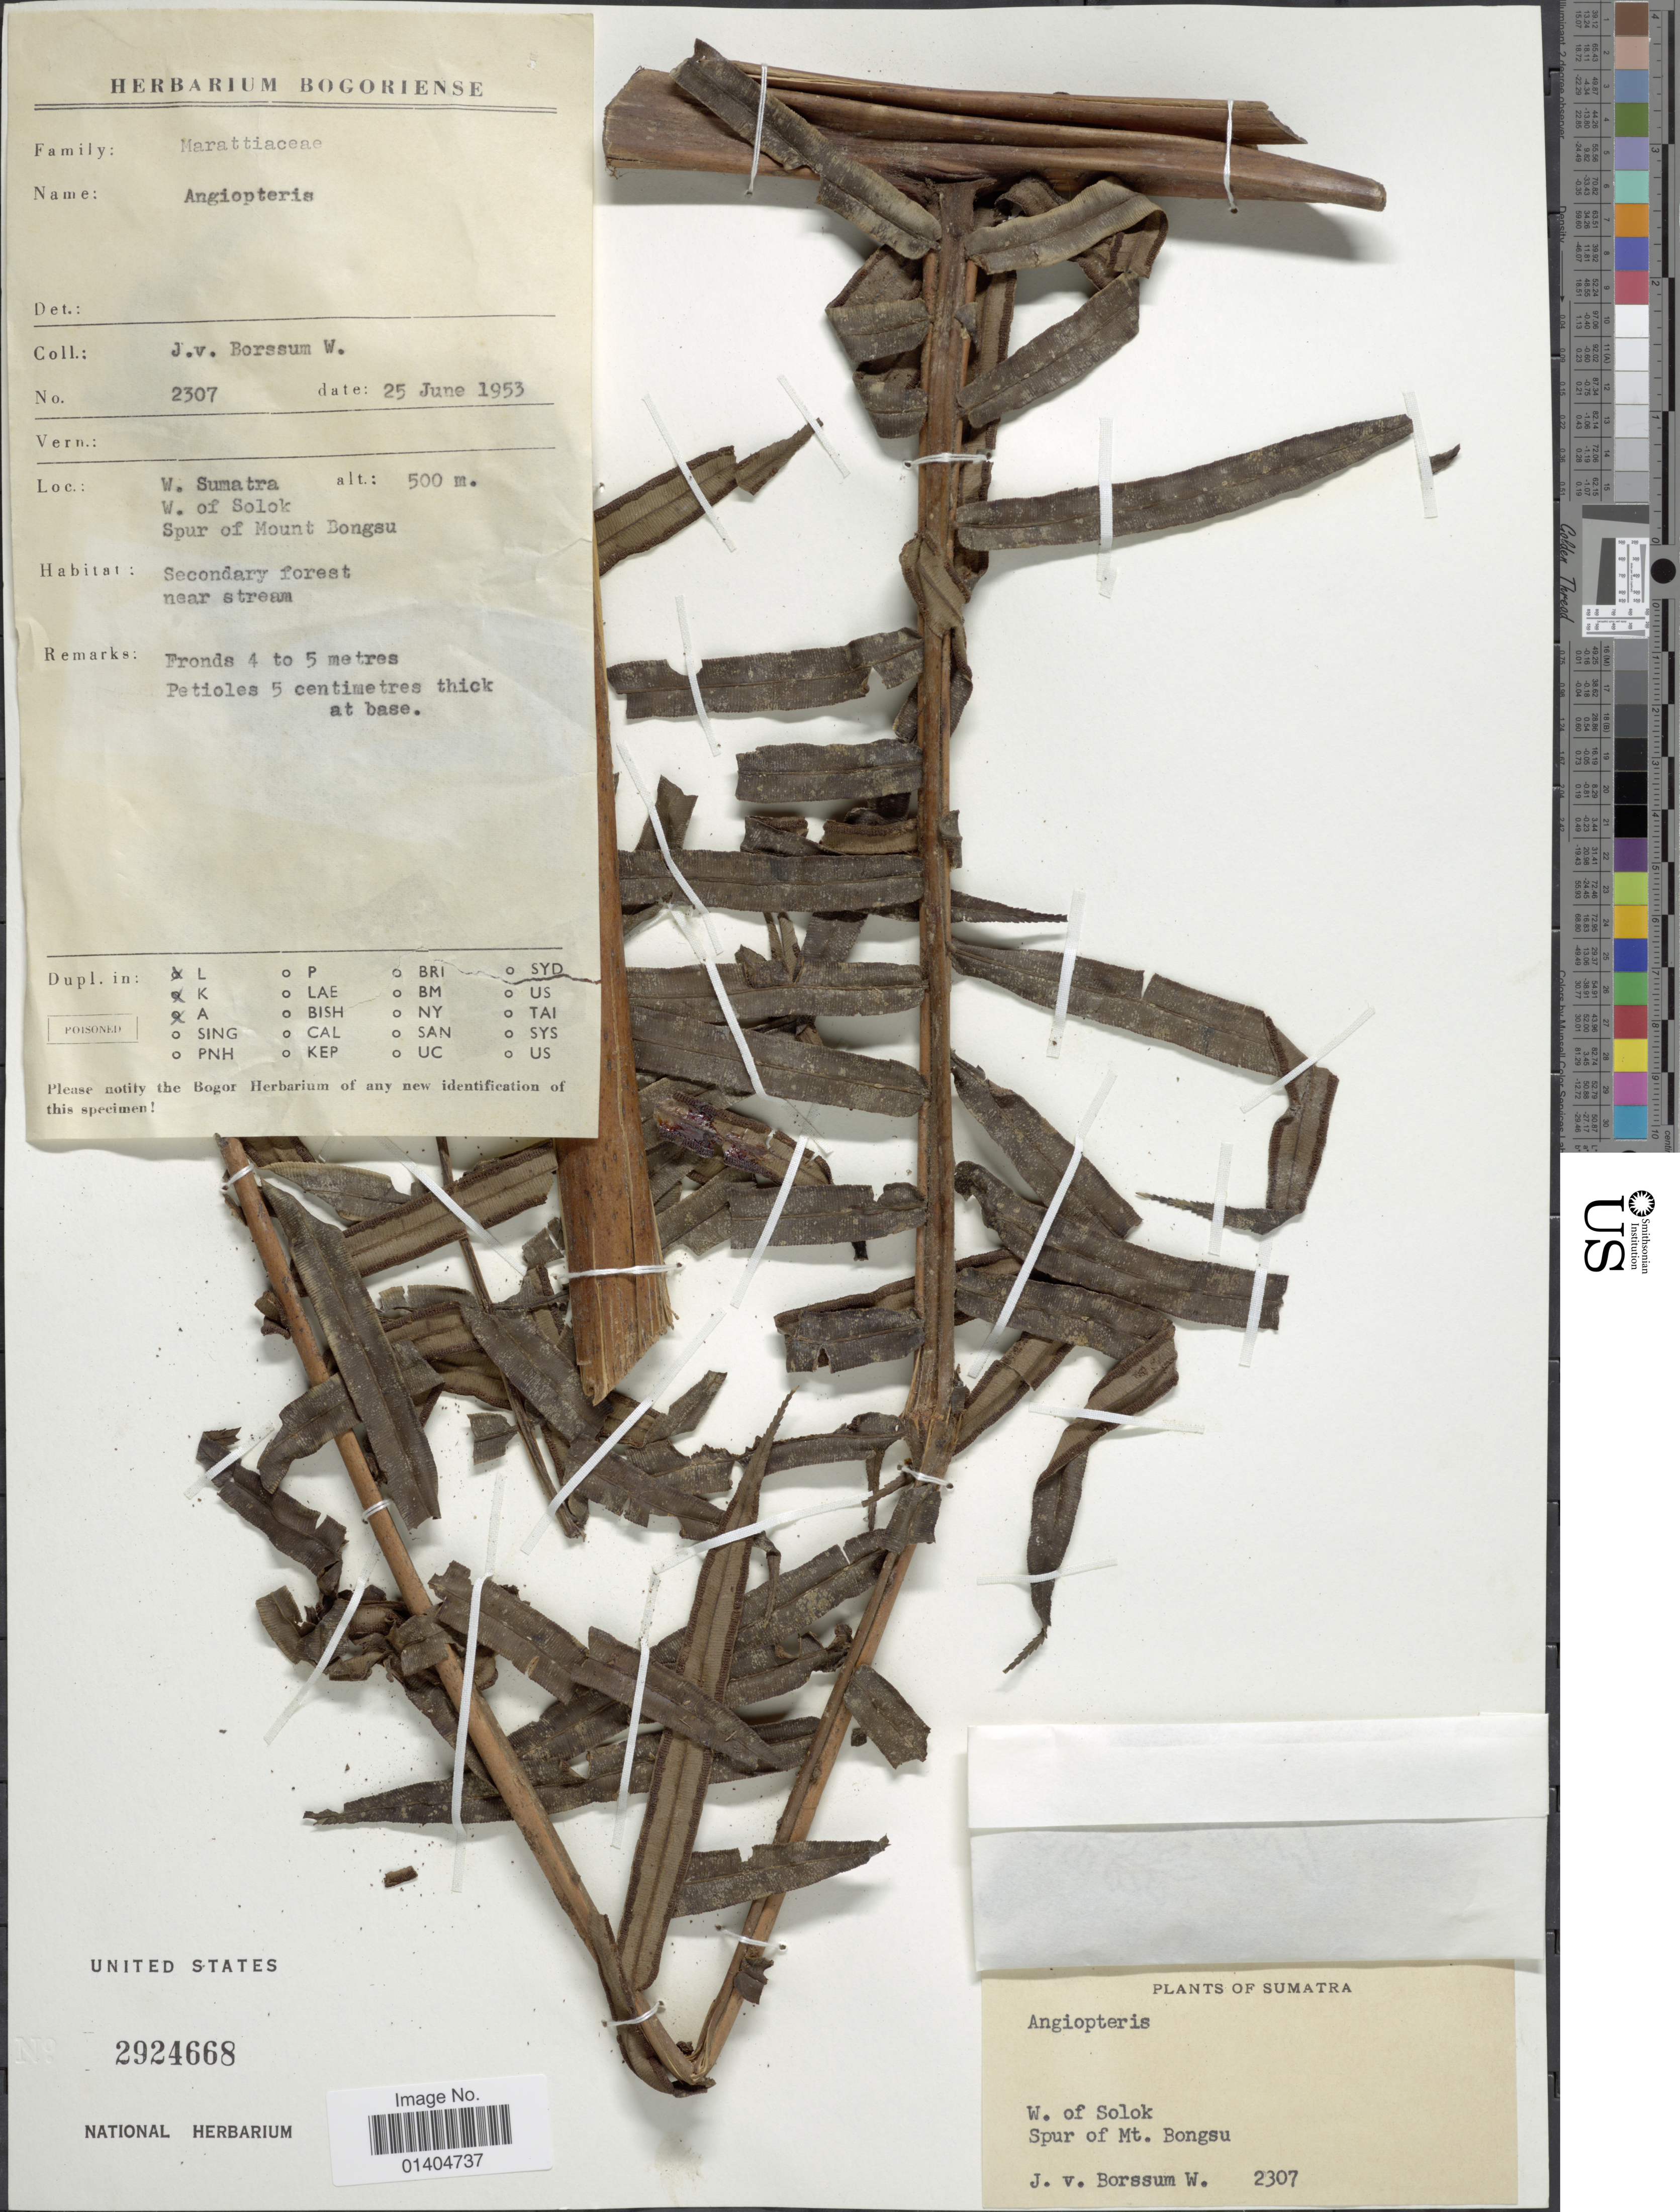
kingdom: Plantae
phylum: Tracheophyta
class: Polypodiopsida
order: Marattiales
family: Marattiaceae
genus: Angiopteris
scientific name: Angiopteris sp.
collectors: J. Borssum Waalkes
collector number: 207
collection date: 1953-06-25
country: Indonesia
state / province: Sumatra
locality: W. Sumatra W. of Solok Spur of Mount Bongsu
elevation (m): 500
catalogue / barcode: US 2924668